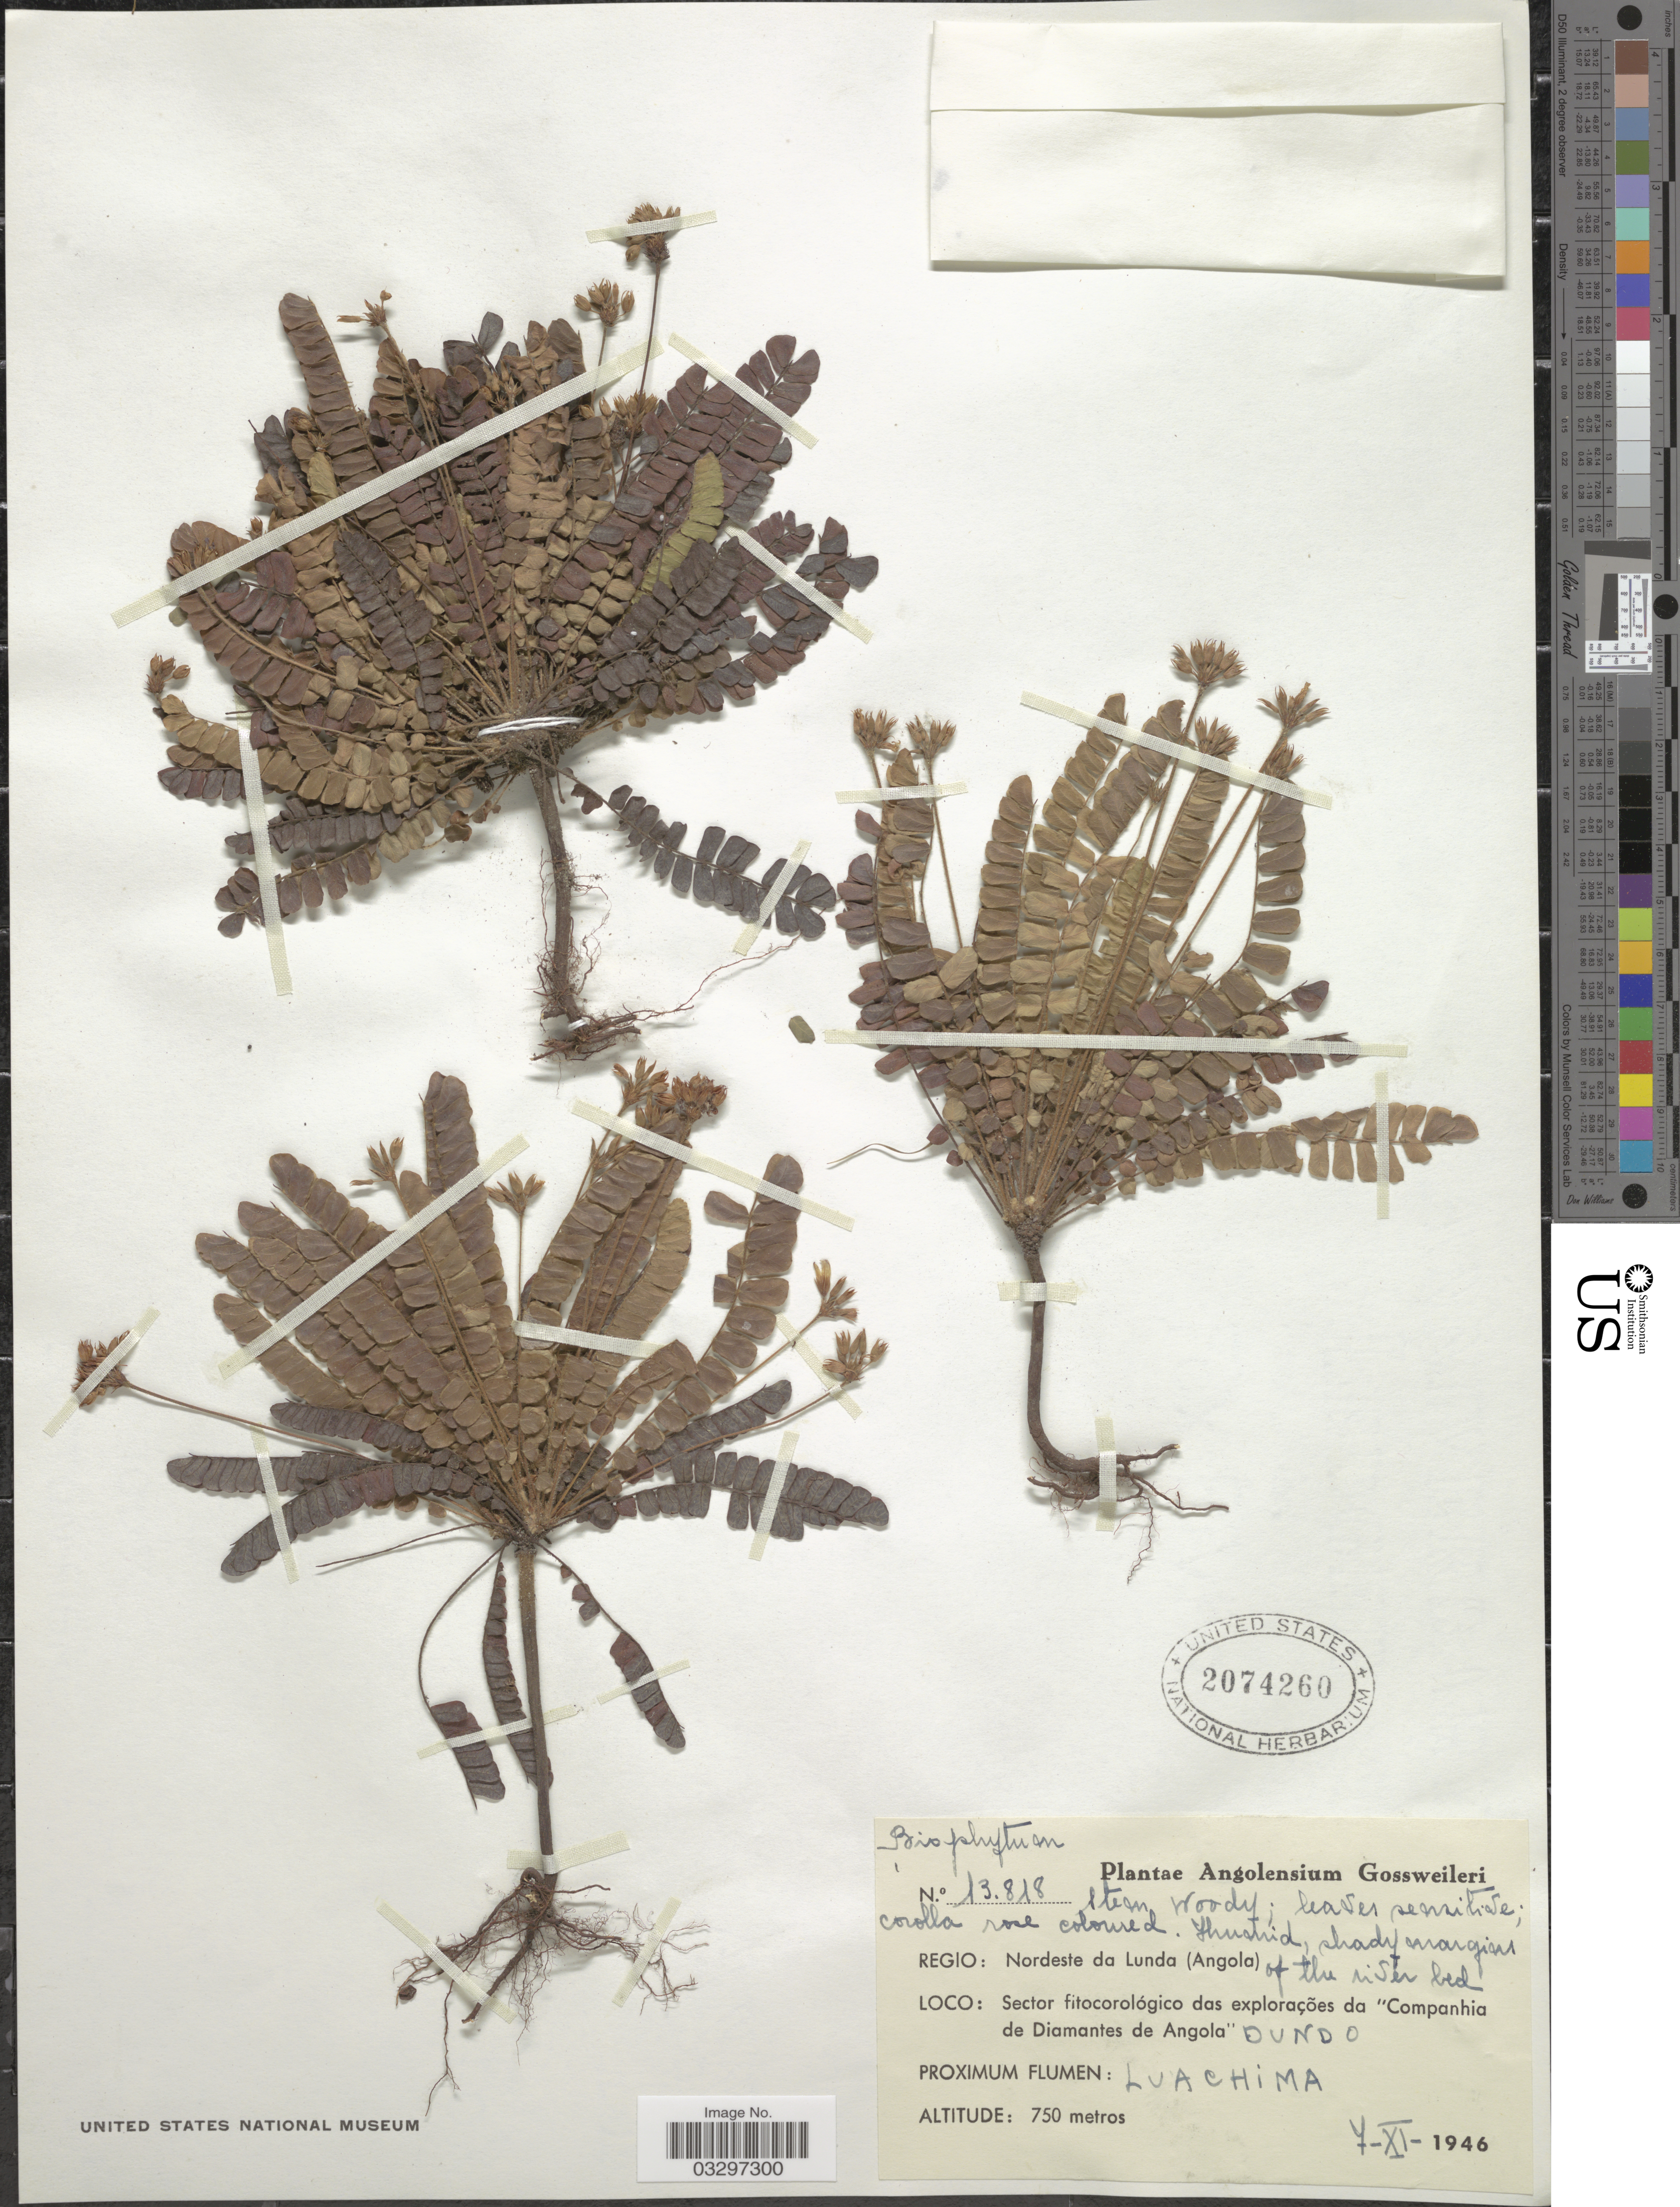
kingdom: Plantae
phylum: Tracheophyta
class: Magnoliopsida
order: Oxalidales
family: Oxalidaceae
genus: Biophytum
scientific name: Biophytum sp.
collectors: -. Gossweiler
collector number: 13818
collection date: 1946-11-07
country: Angola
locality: Angolensium. Regio: Nordeste da Lunda of the river bed. Sector fitocorológico das explorações da "Companhia de Diamantes de Angola" Dundo. Proximum Flumen: Luachima.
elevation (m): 750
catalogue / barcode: US 2074260